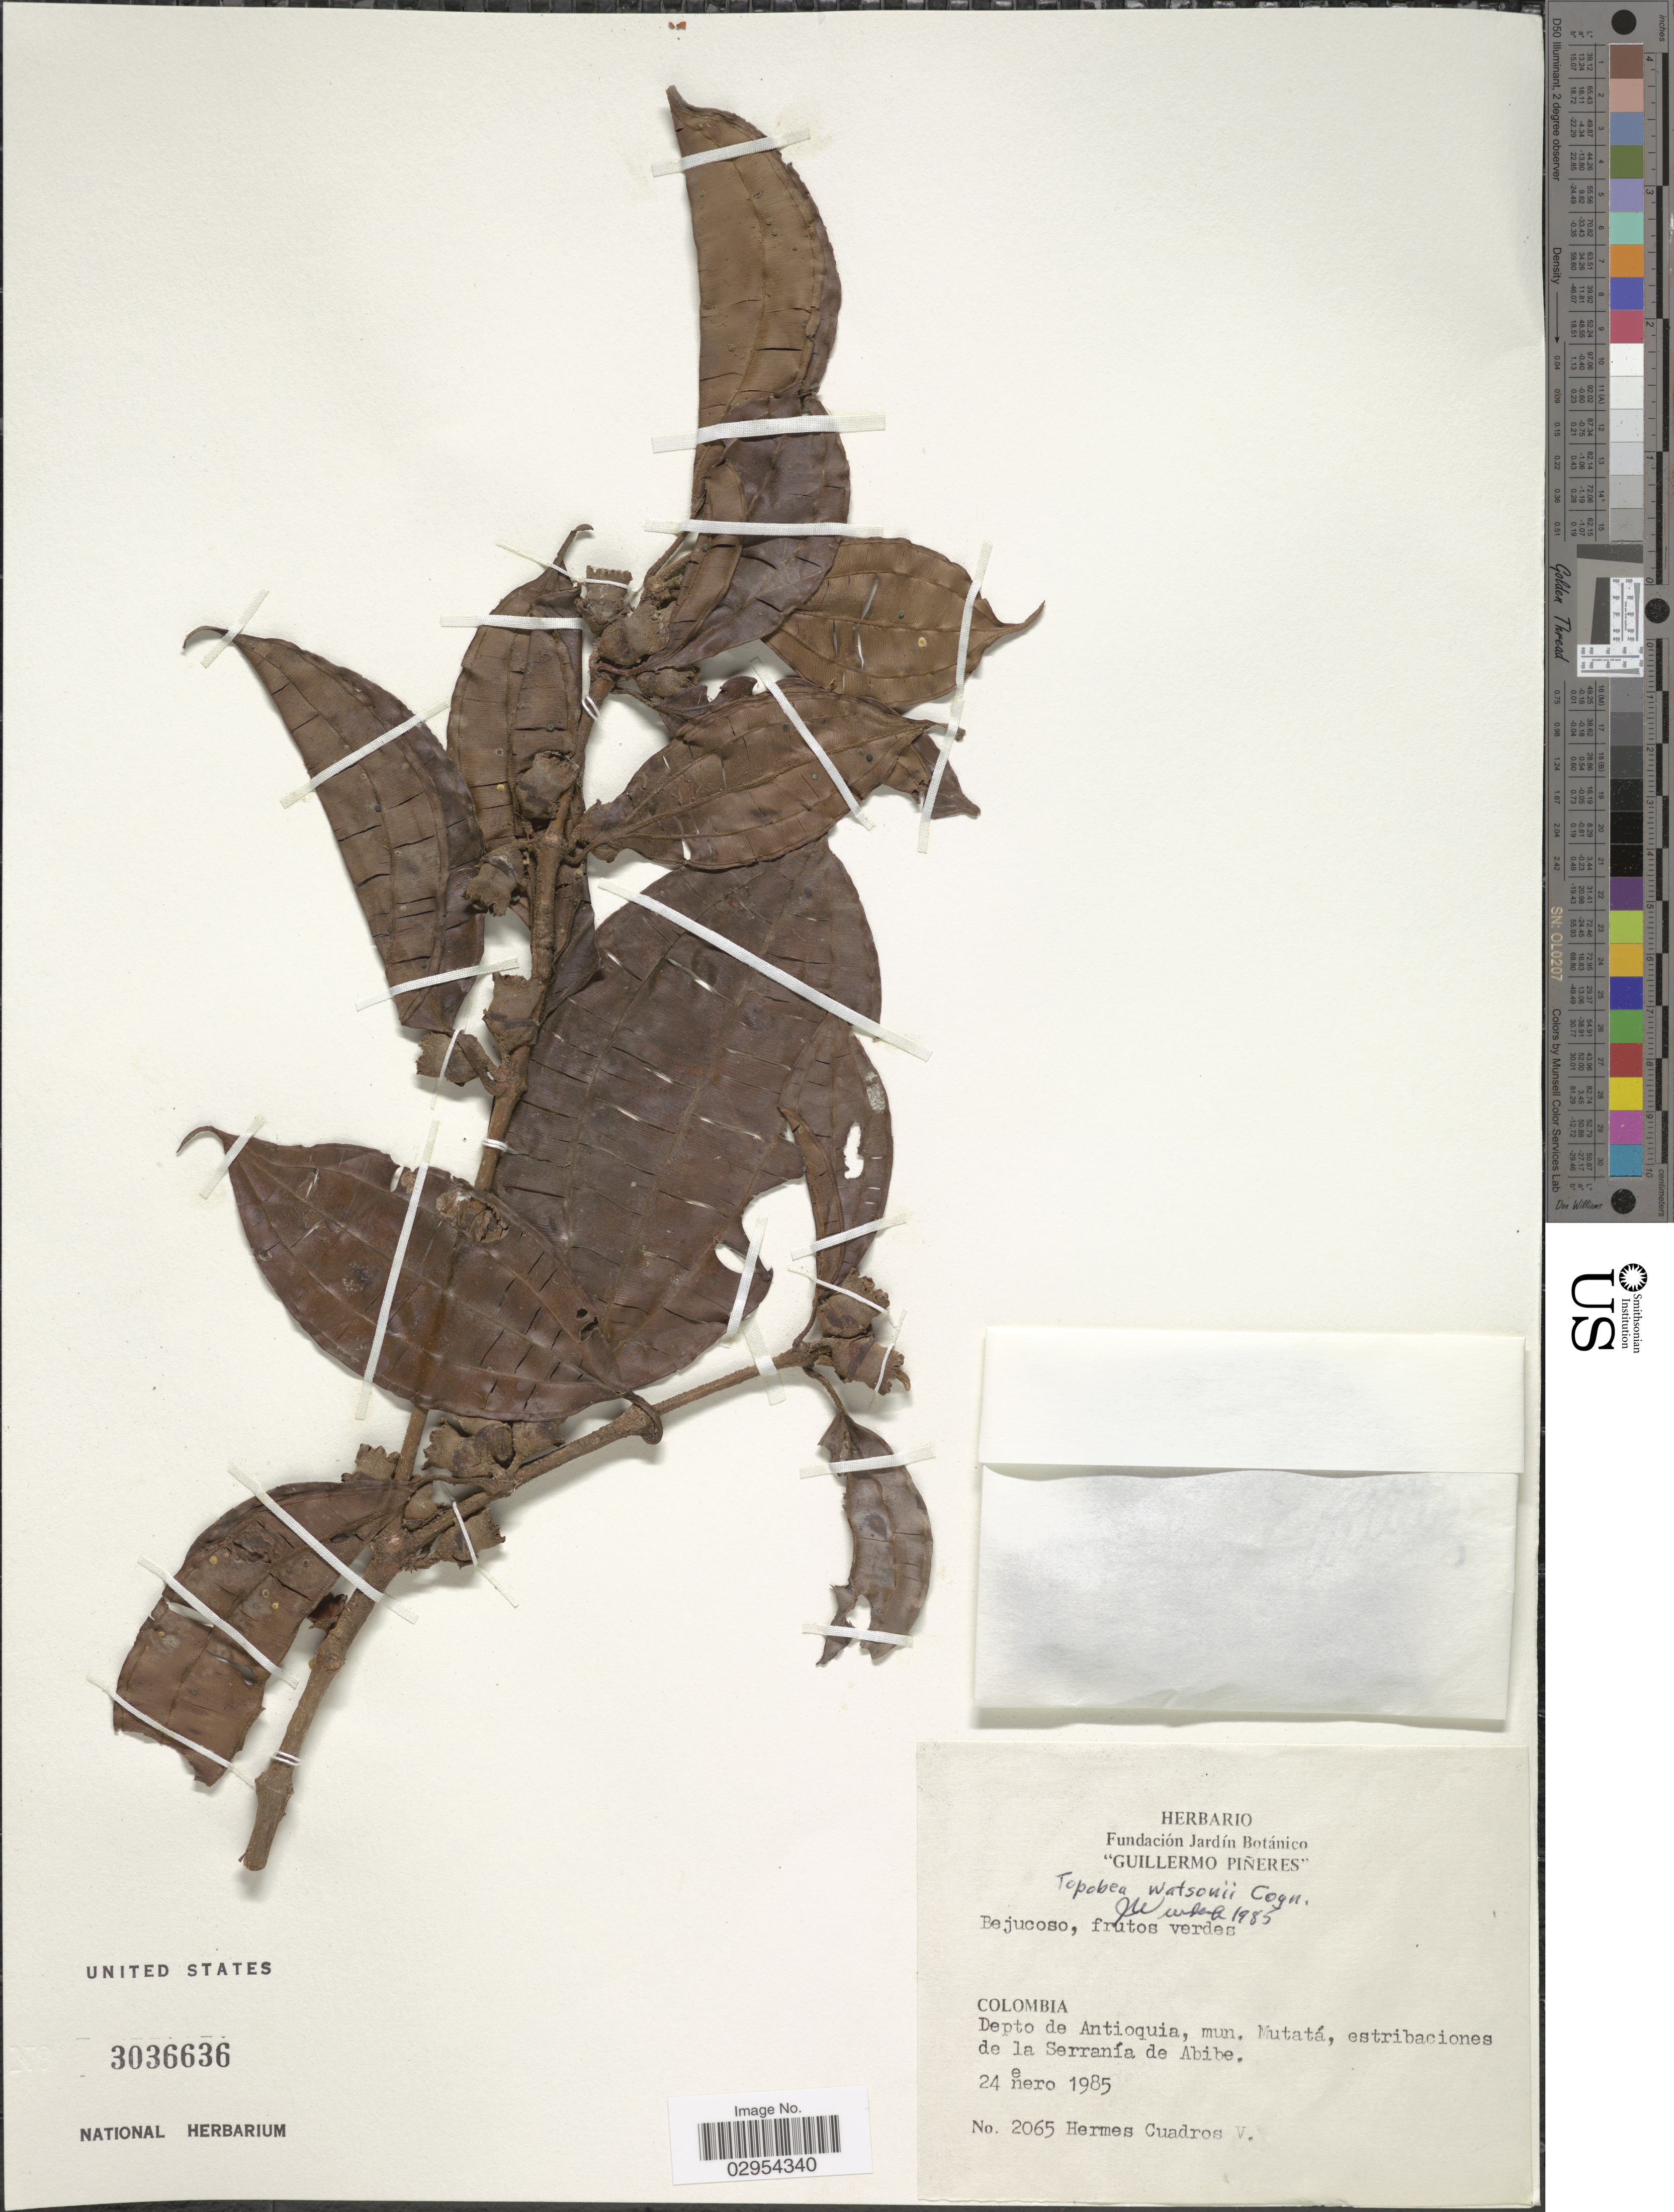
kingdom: Plantae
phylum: Tracheophyta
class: Magnoliopsida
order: Myrtales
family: Melastomataceae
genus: Topobea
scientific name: Topobea watsonii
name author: Cogn.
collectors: H. Cuadros V.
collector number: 2065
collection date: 1985-01-24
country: Colombia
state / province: Antioquia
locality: Depto de Antioquia, mun. Mutatá, estribaciones de la Serranía de Abibe.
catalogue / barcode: US 3036636